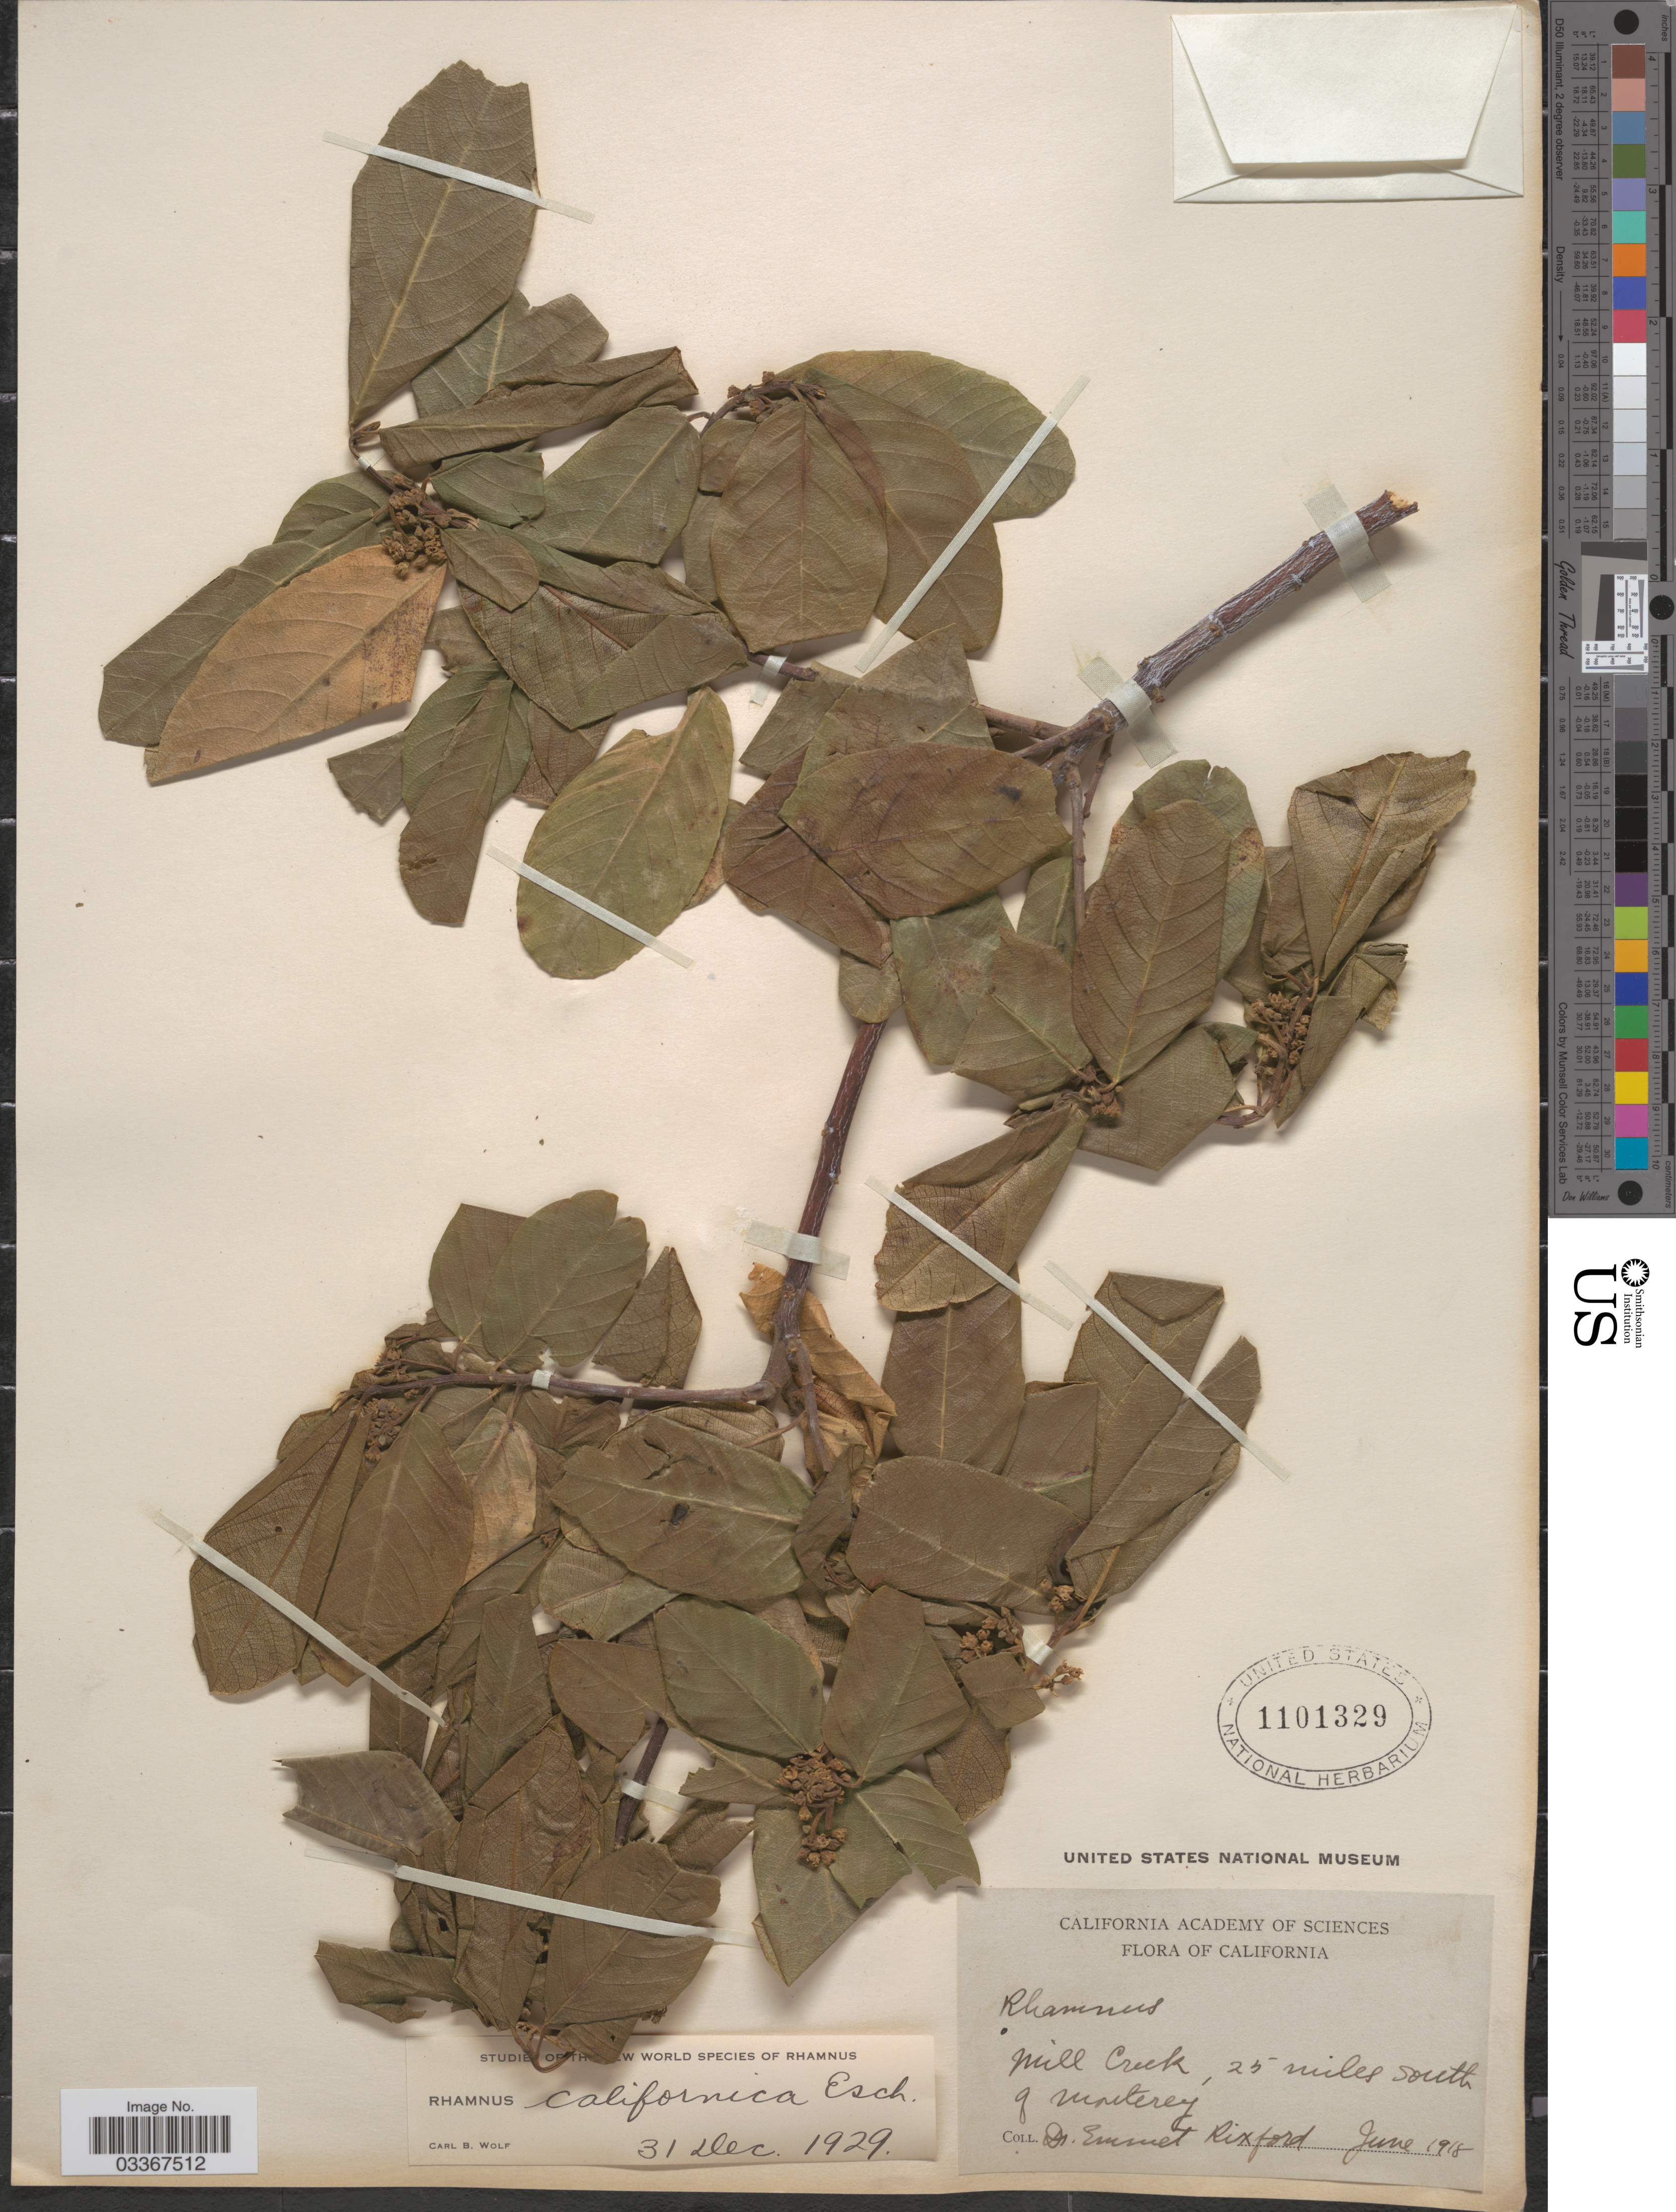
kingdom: Plantae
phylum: Tracheophyta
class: Magnoliopsida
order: Rosales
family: Rhamnaceae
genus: Frangula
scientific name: Frangula californica subsp. californica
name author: (Eschsch.) A. Gray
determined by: Strong, Mark T., (BOT), Smithsonian Institution - National Museum of Natural History (UNITED STATES)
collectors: E. Rixford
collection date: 1918-06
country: United States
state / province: California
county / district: Monterey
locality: Mill Creek, 25 miles south of Monterey.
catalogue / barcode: US 1101329